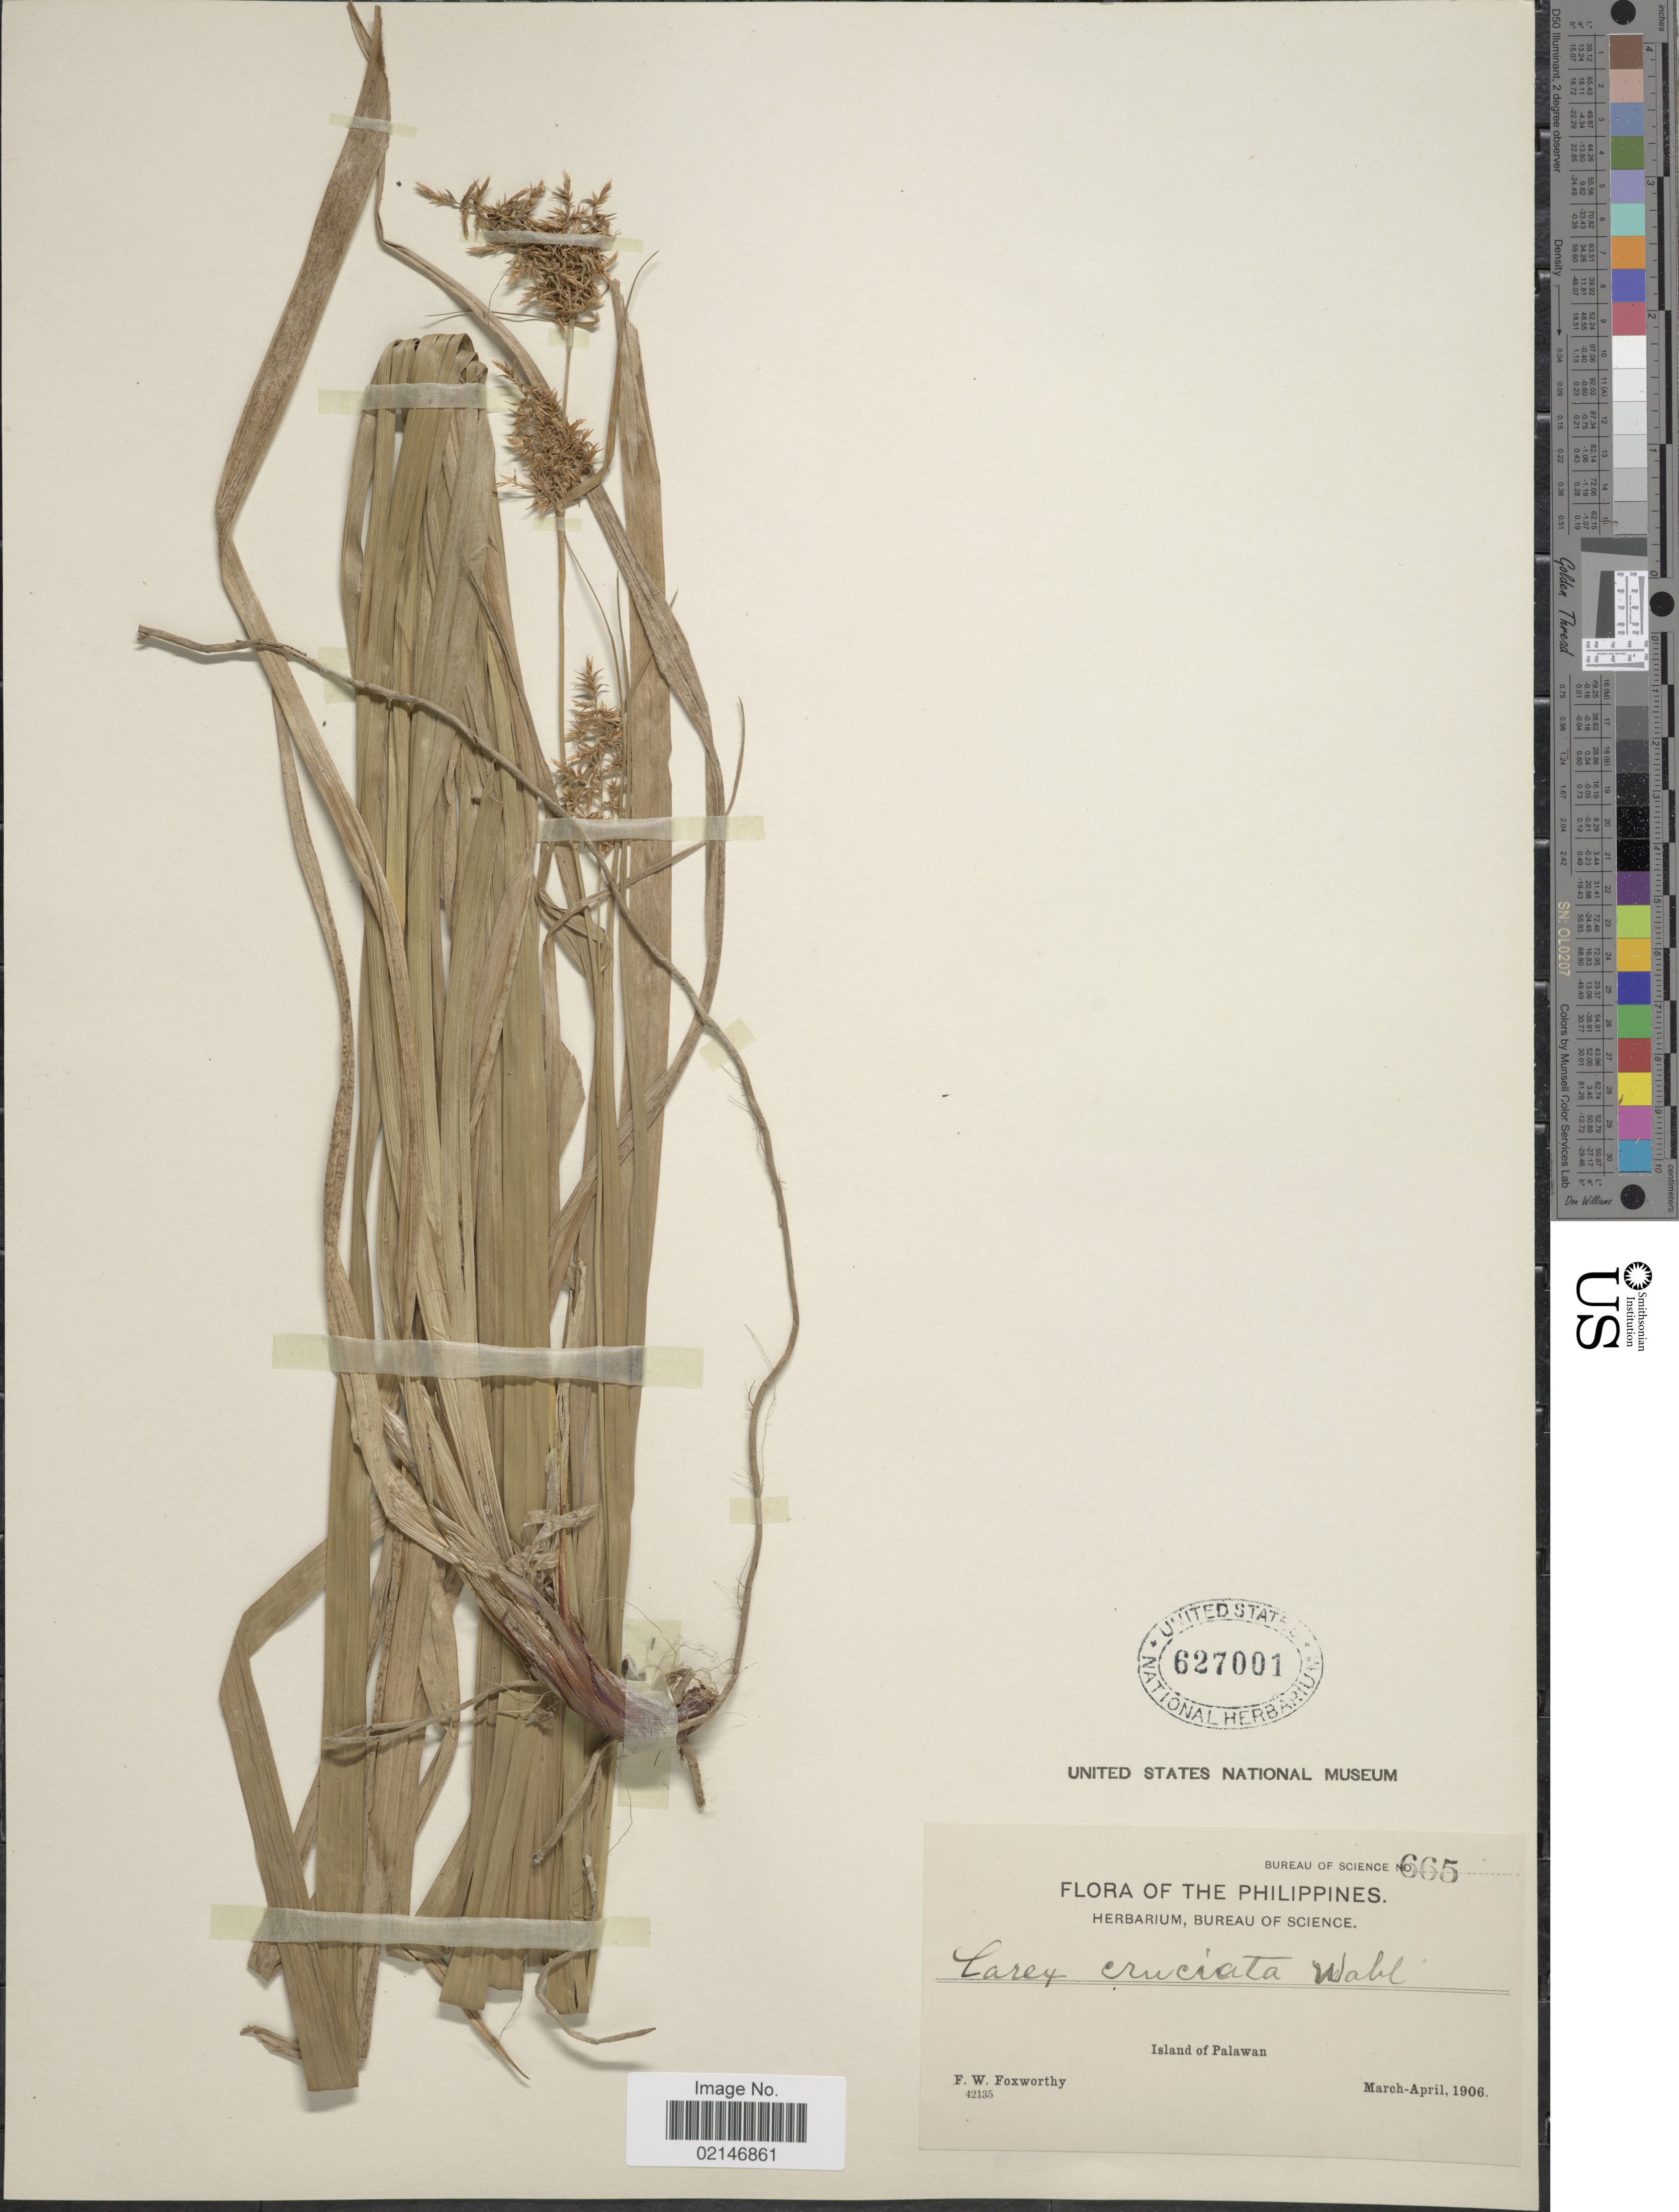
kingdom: Plantae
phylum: Tracheophyta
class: Liliopsida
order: Poales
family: Cyperaceae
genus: Carex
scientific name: Carex cruciata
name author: Wahlenb.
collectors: F. W. Foxworthy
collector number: Bureau Of Science 665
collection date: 1906-03/1906-04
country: Philippines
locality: Island of Palawan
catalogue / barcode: US 627001